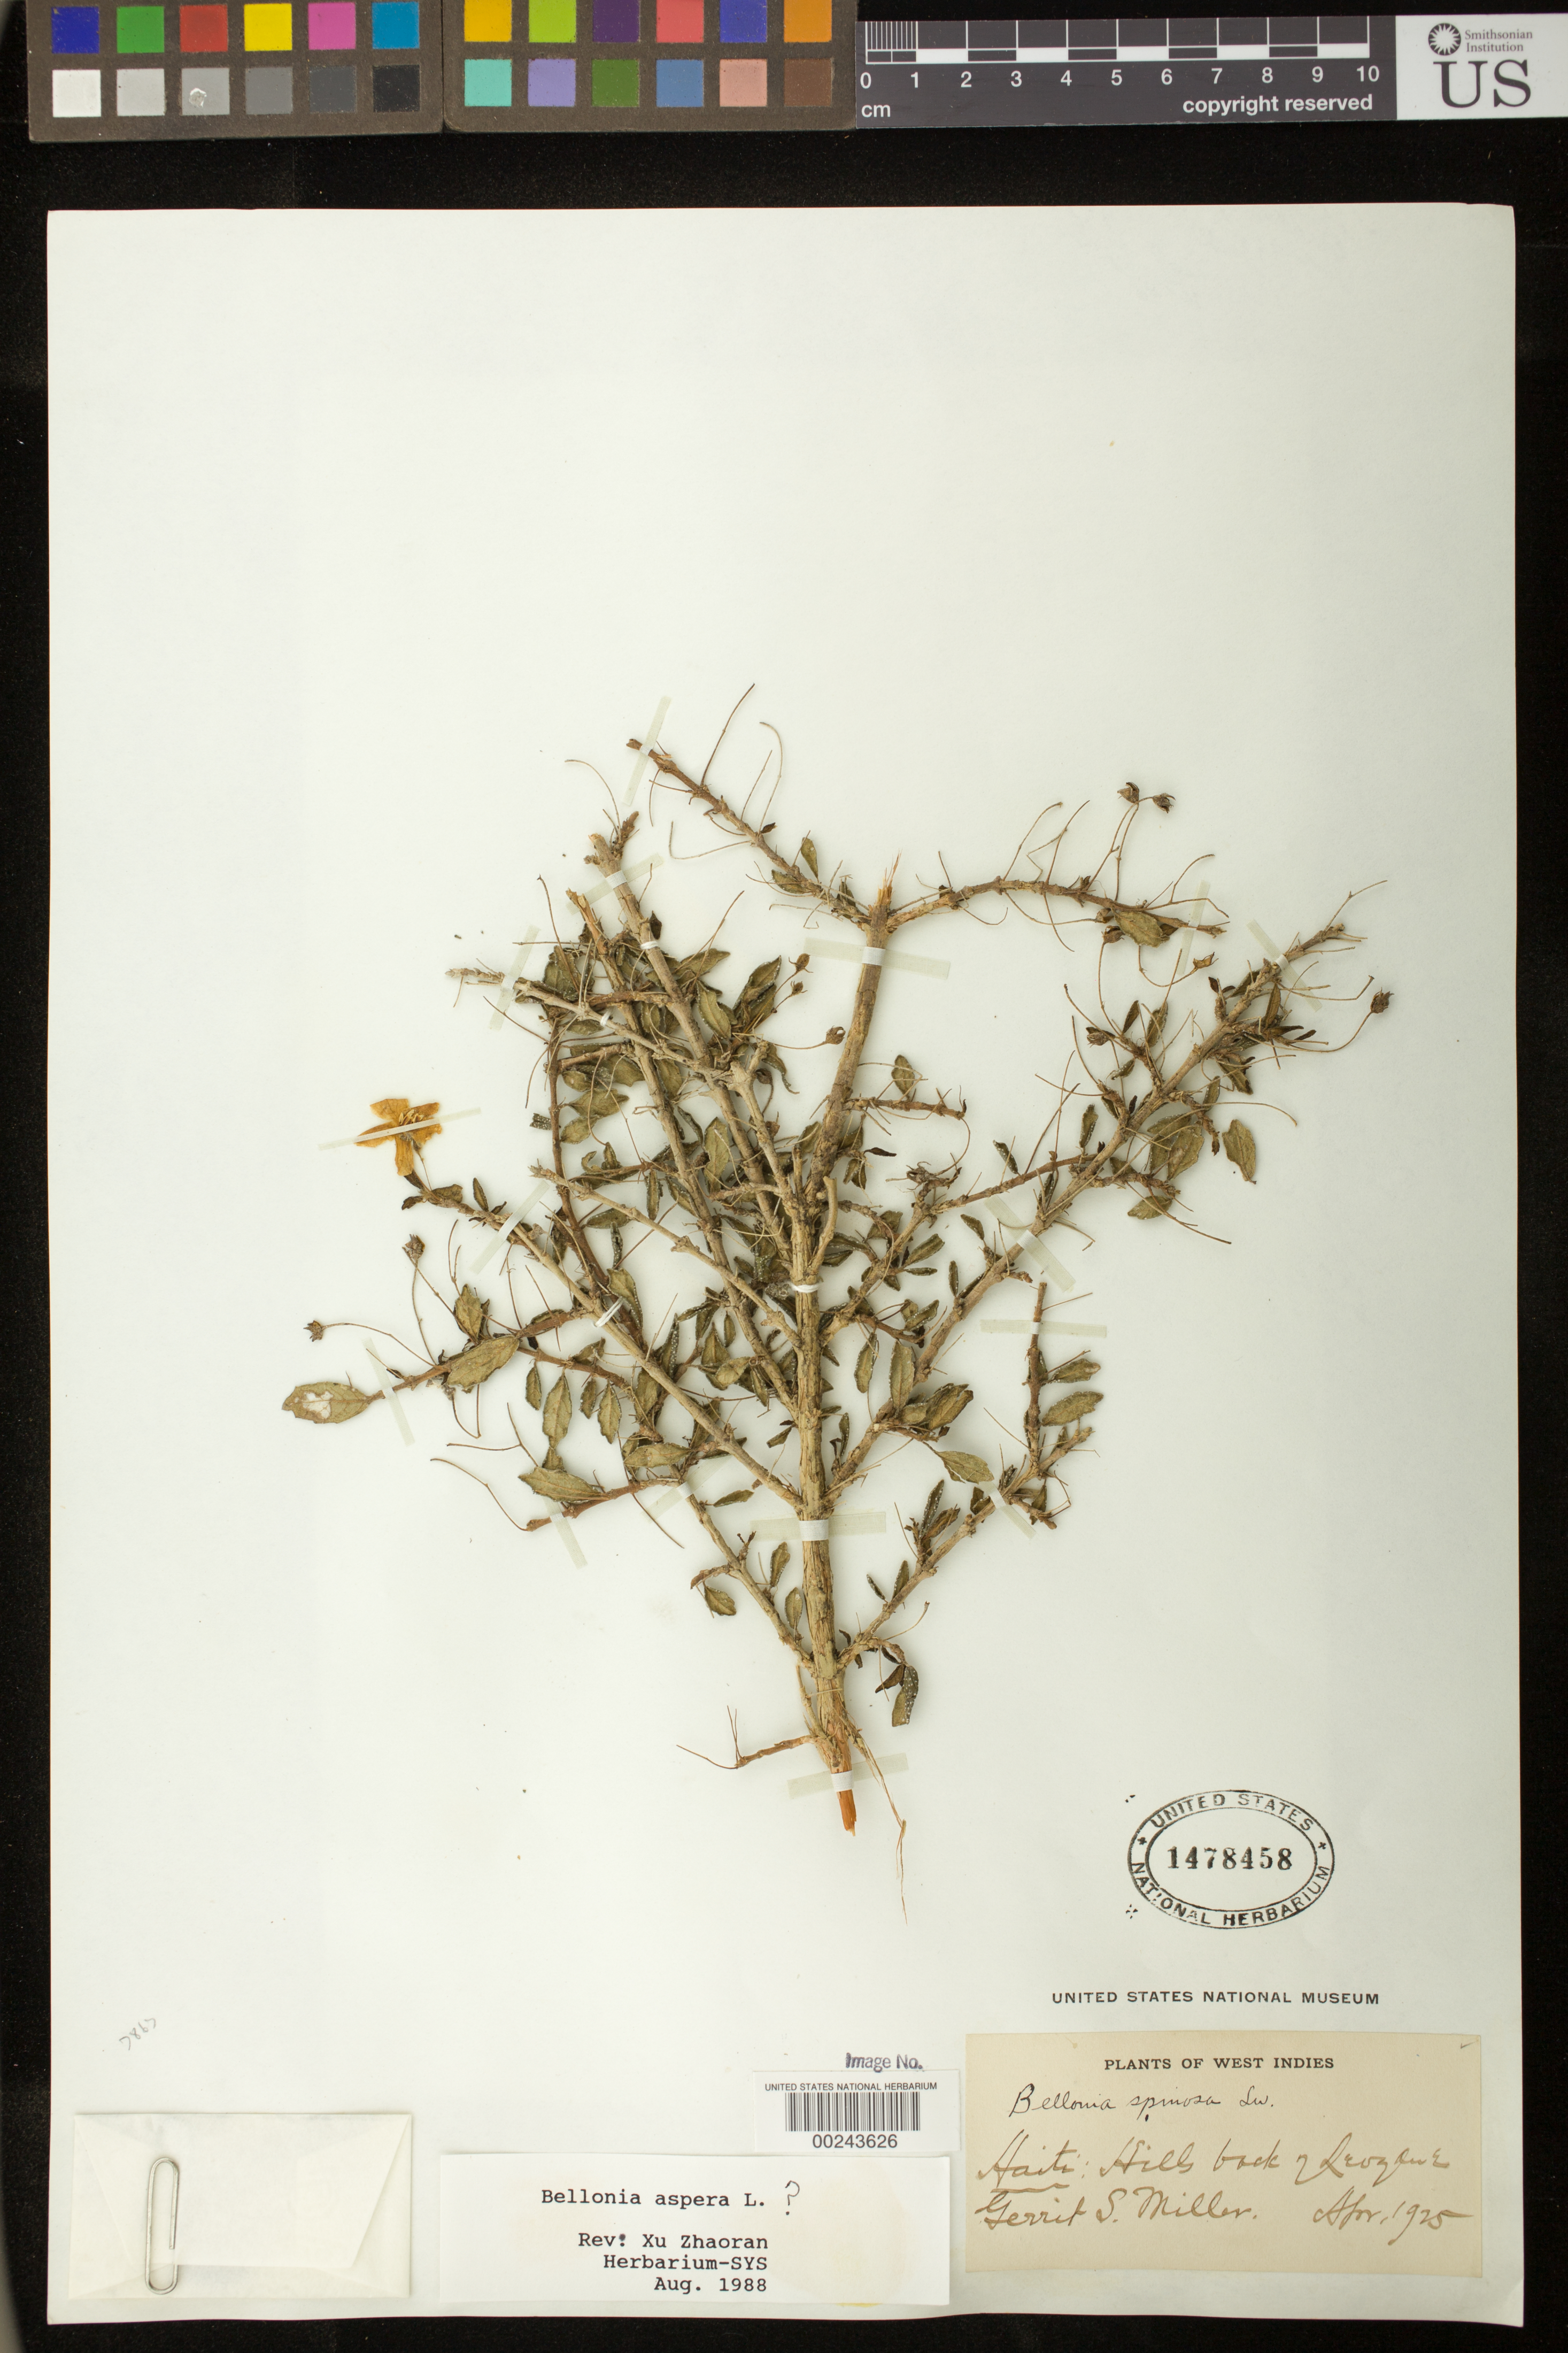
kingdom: Plantae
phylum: Tracheophyta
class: Magnoliopsida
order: Lamiales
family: Gesneriaceae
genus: Bellonia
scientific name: Bellonia aspera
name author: L.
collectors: G. S. Miller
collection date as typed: Apr 1925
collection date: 1925-04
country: Haiti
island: Hispaniola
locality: Hills back of Leozque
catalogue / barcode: US 1478458